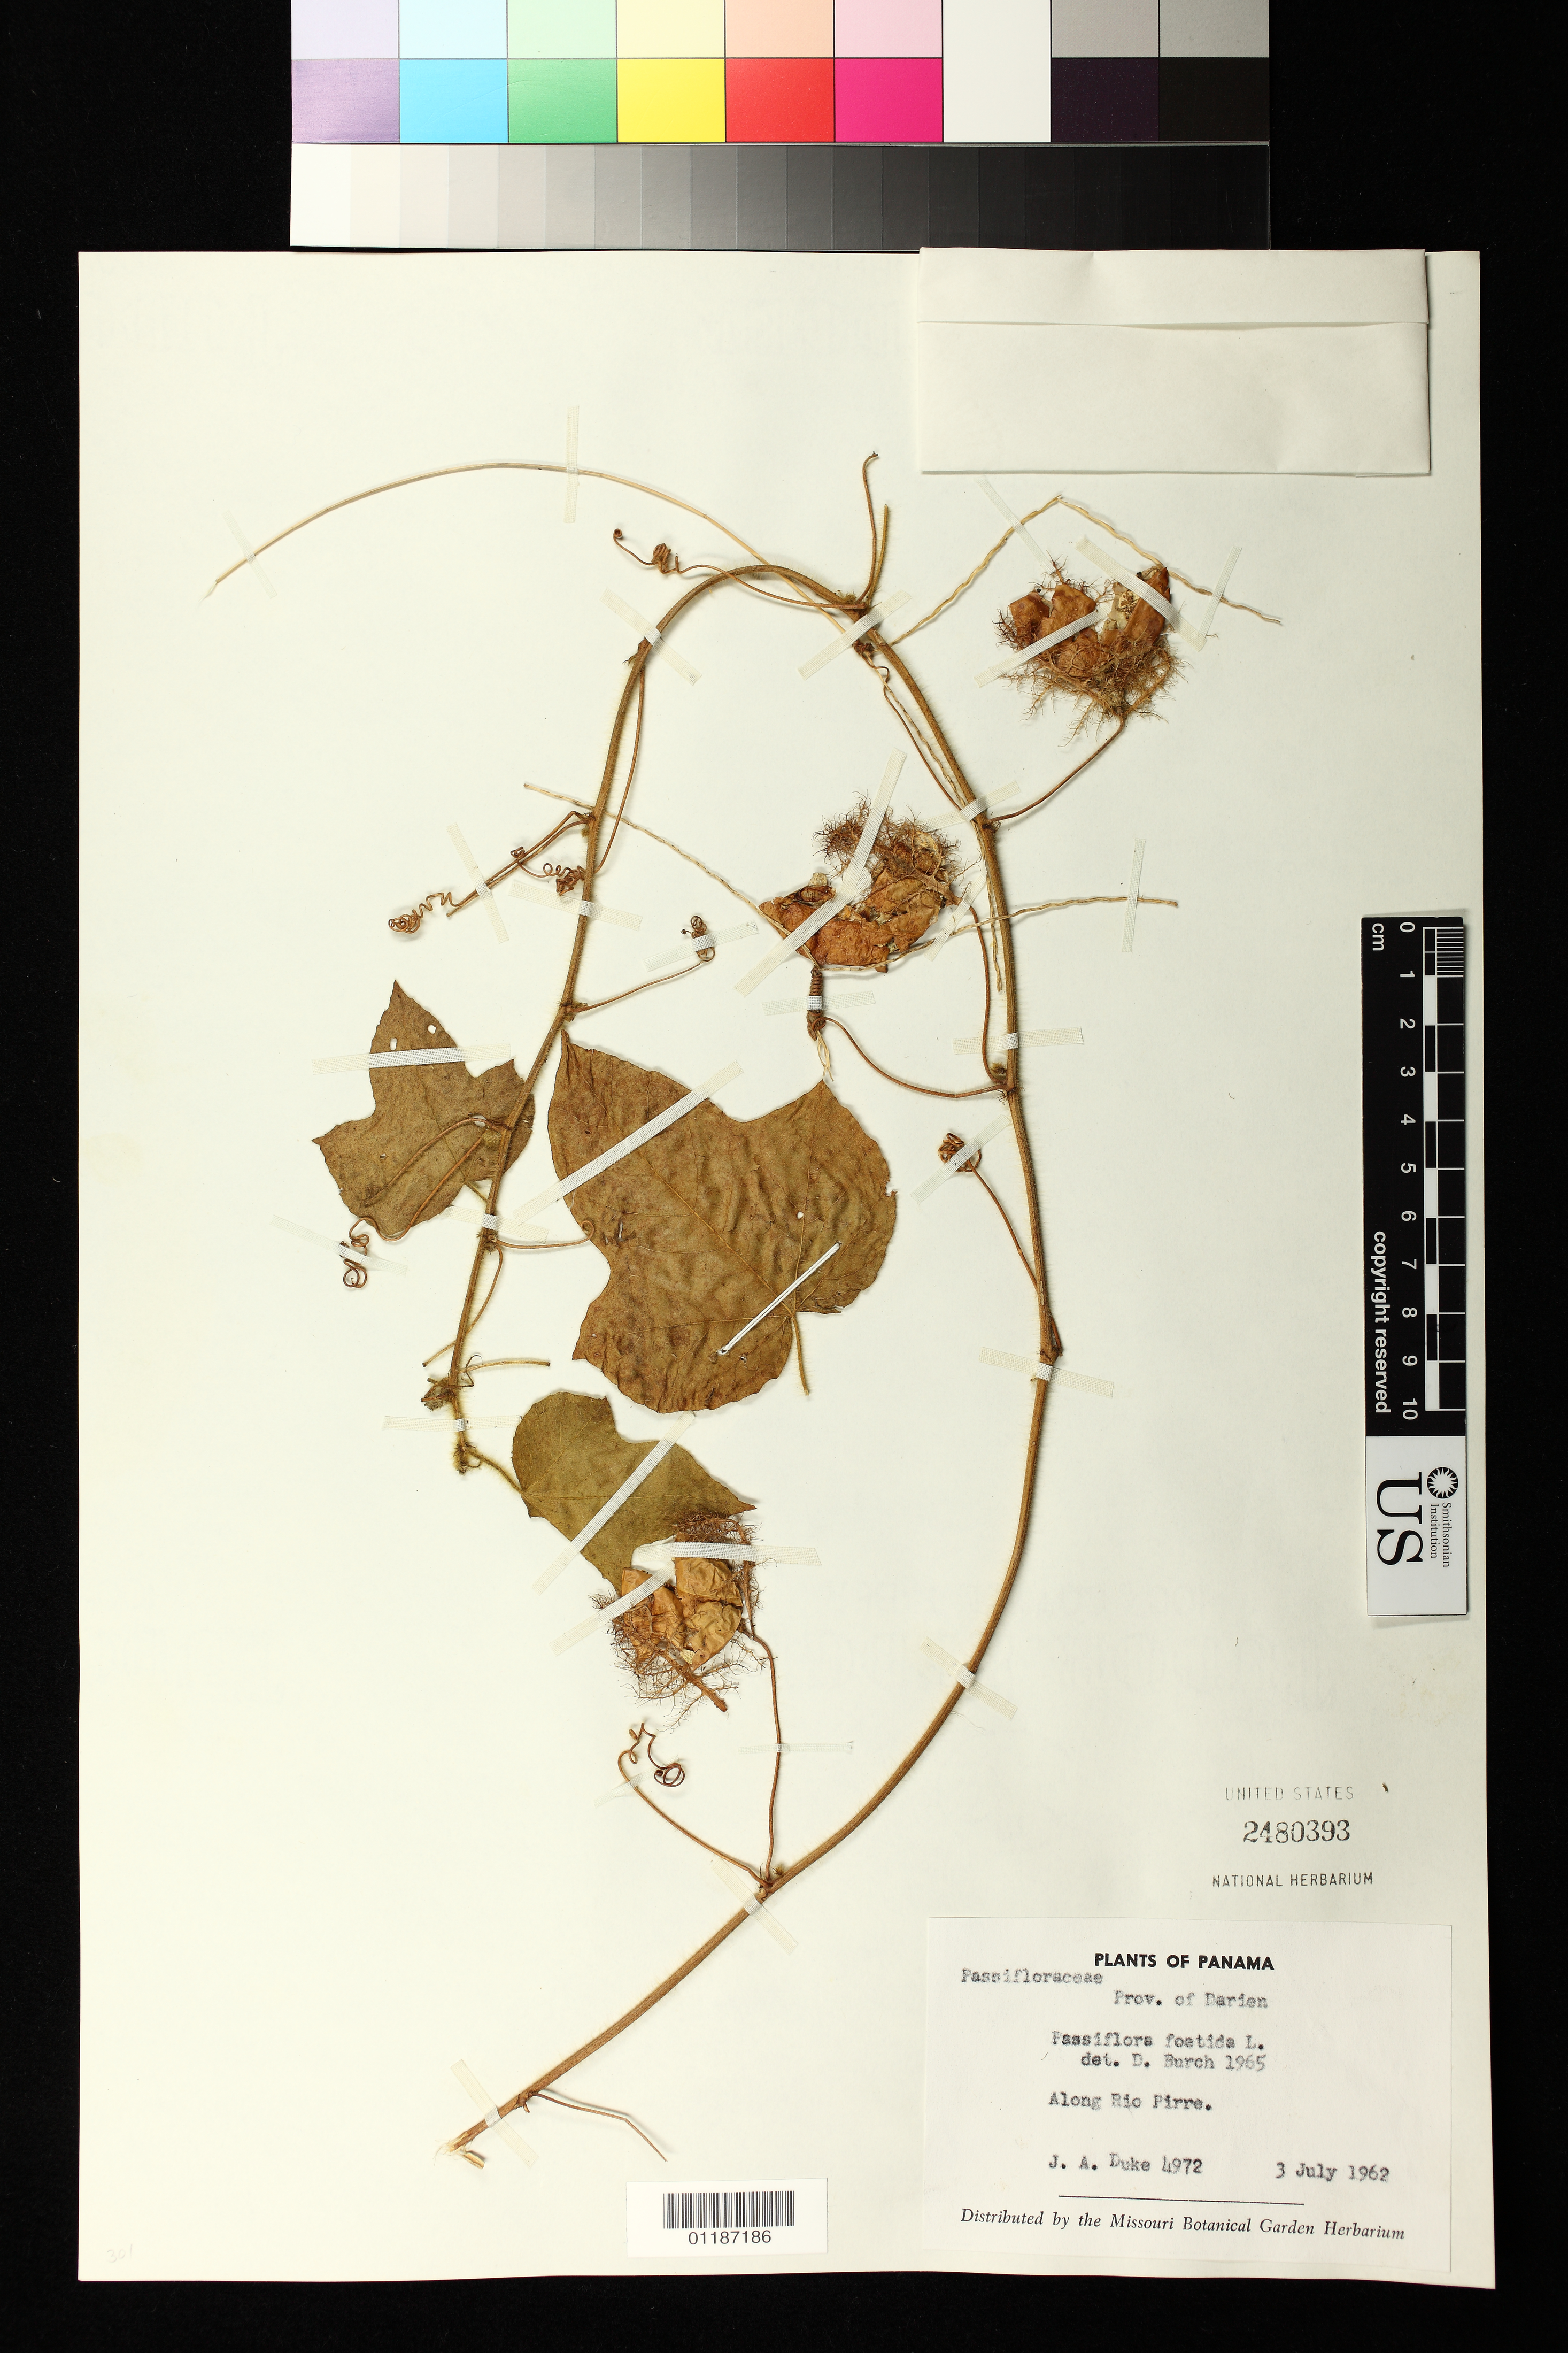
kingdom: Plantae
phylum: Tracheophyta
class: Magnoliopsida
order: Malpighiales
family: Passifloraceae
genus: Passiflora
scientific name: Passiflora foetida var. isthmia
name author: Killip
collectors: J. Duke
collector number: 4972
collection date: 1962-07-03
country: Panama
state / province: Darién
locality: Along Rio Pirre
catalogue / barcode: US 2480393